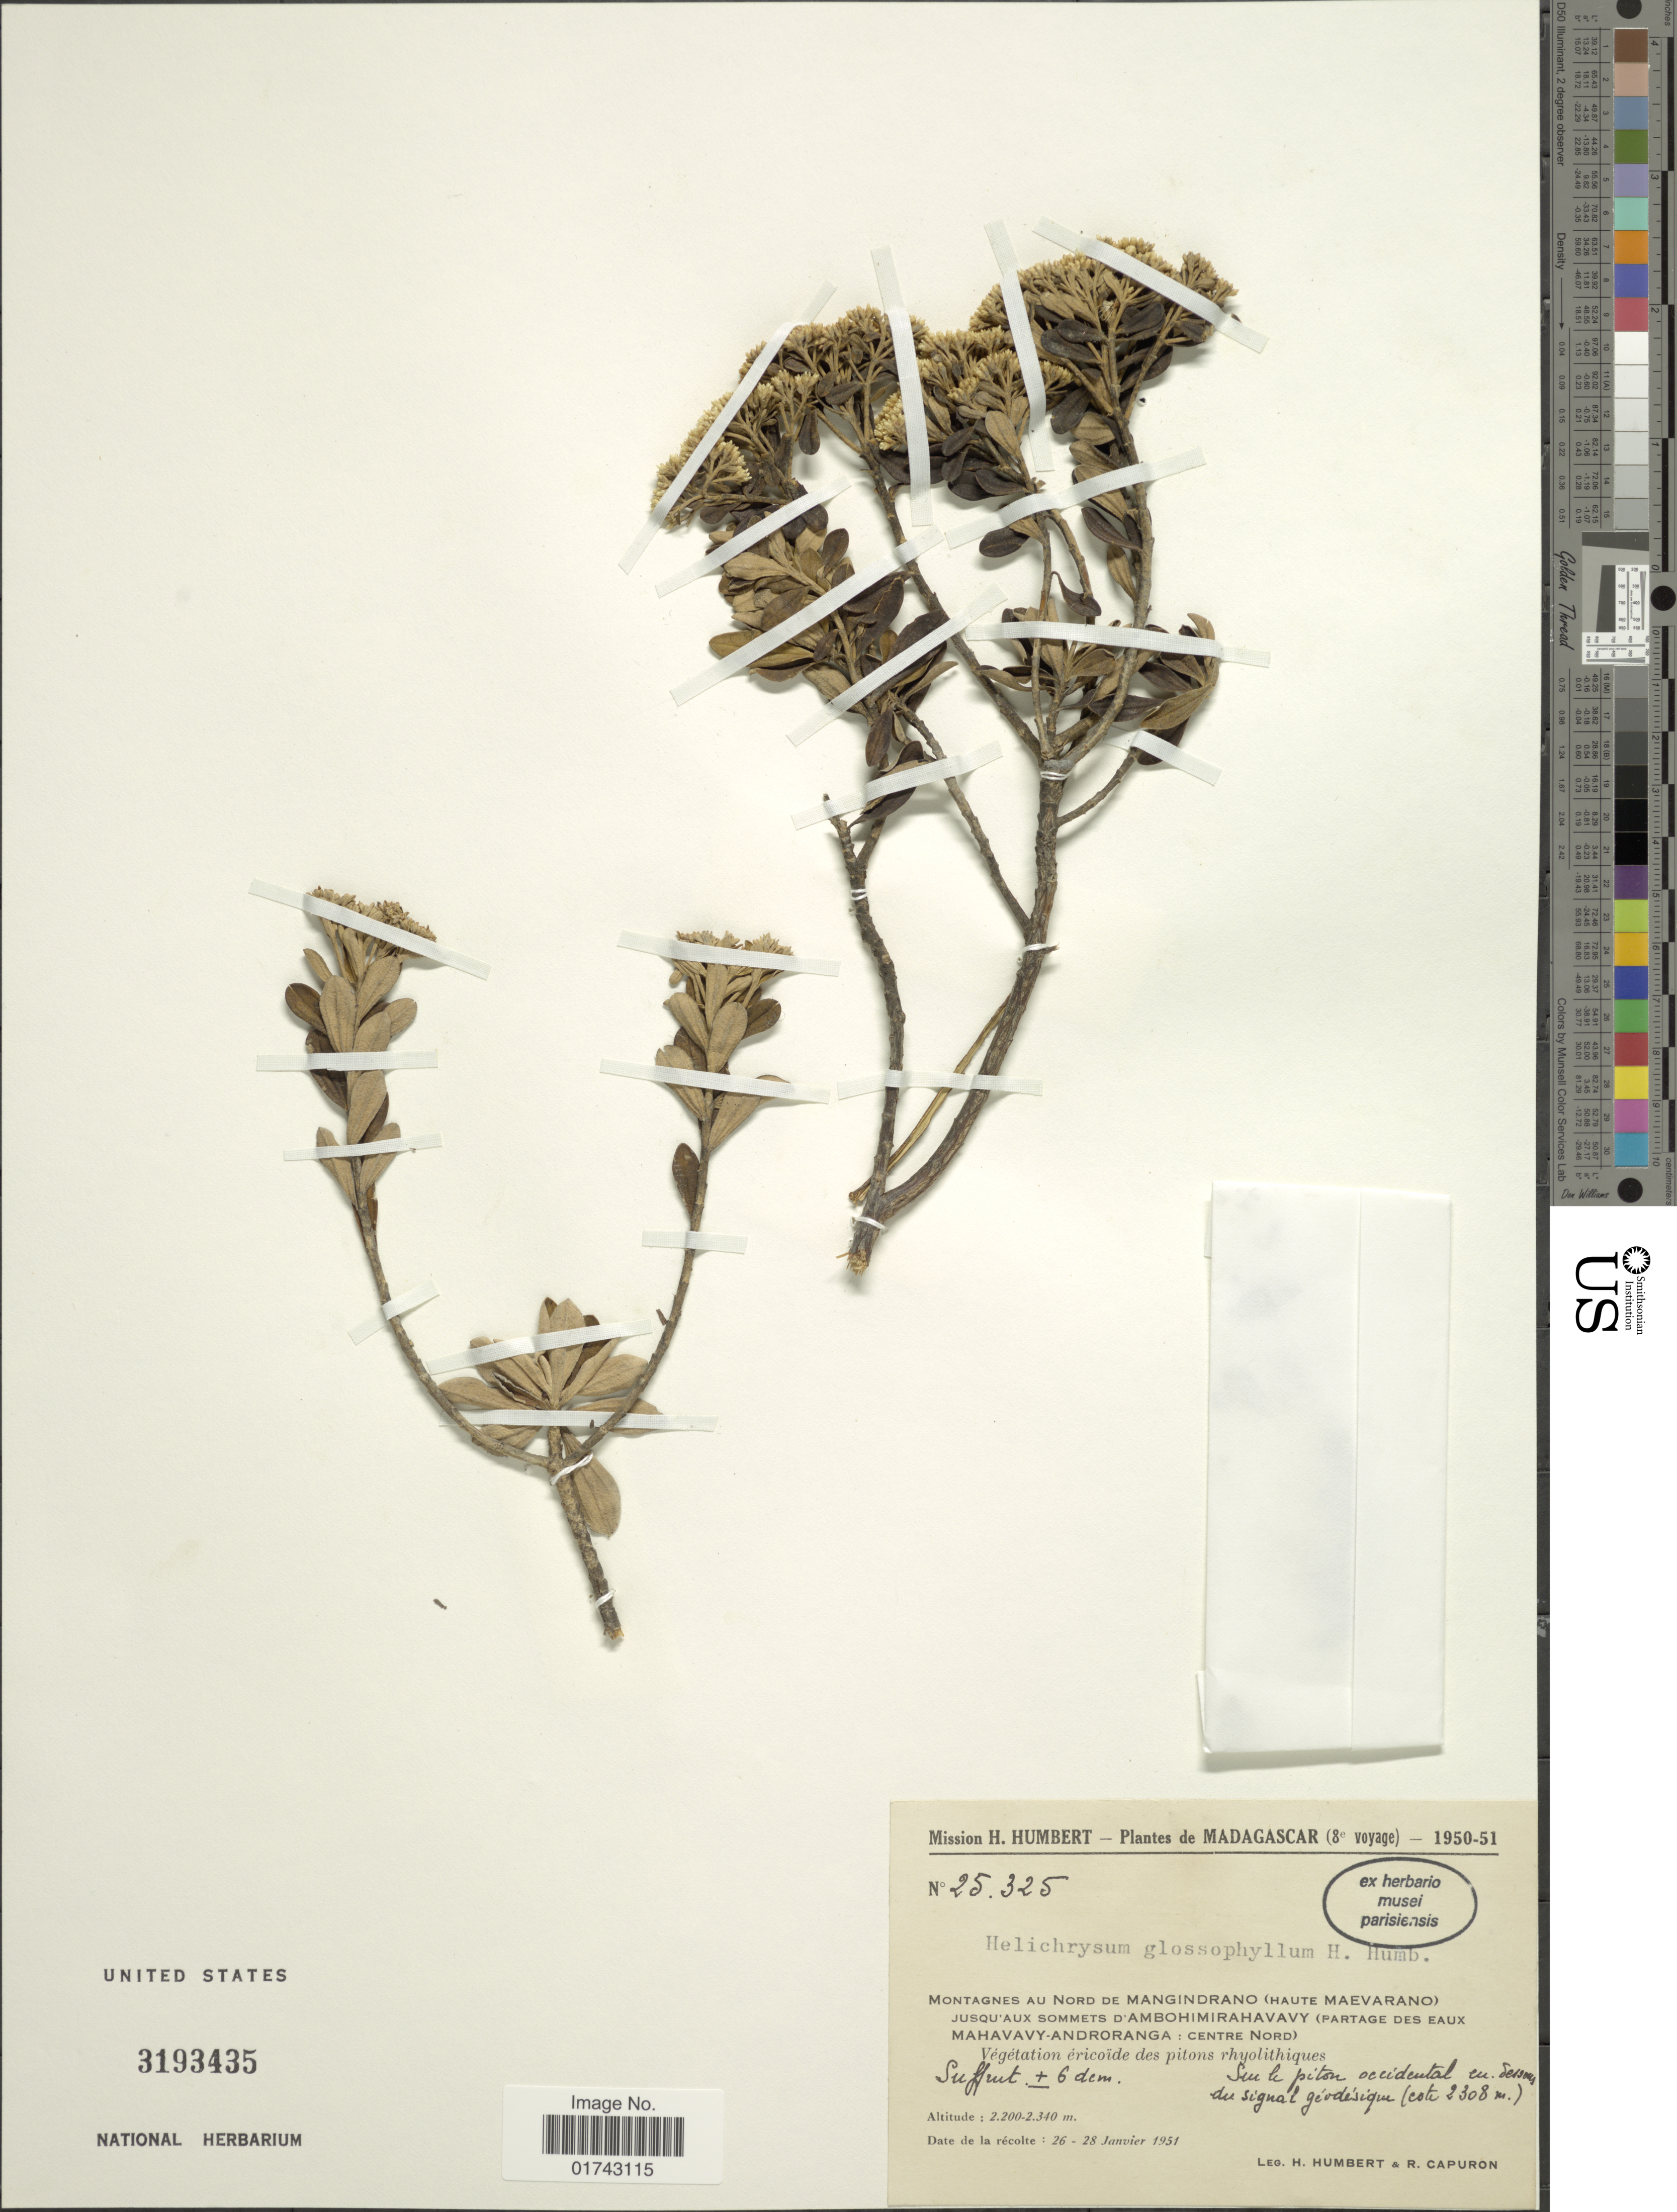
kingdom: Plantae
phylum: Tracheophyta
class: Magnoliopsida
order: Asterales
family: Asteraceae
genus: Helichrysum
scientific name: Helichrysum glossophyllum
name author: Humbert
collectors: H. Humbert & R. Capuron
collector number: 25325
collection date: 1951-01-26/1951-01-28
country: Madagascar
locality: Montagnes au Nord de Mangindrano (Haute Maevarano) Jusqu'aux Sommets D' Ambohimirahavavy (Partage des Eaux) Mahavavy-Androranga: Centre Nord)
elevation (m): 2200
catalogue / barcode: US 3193435